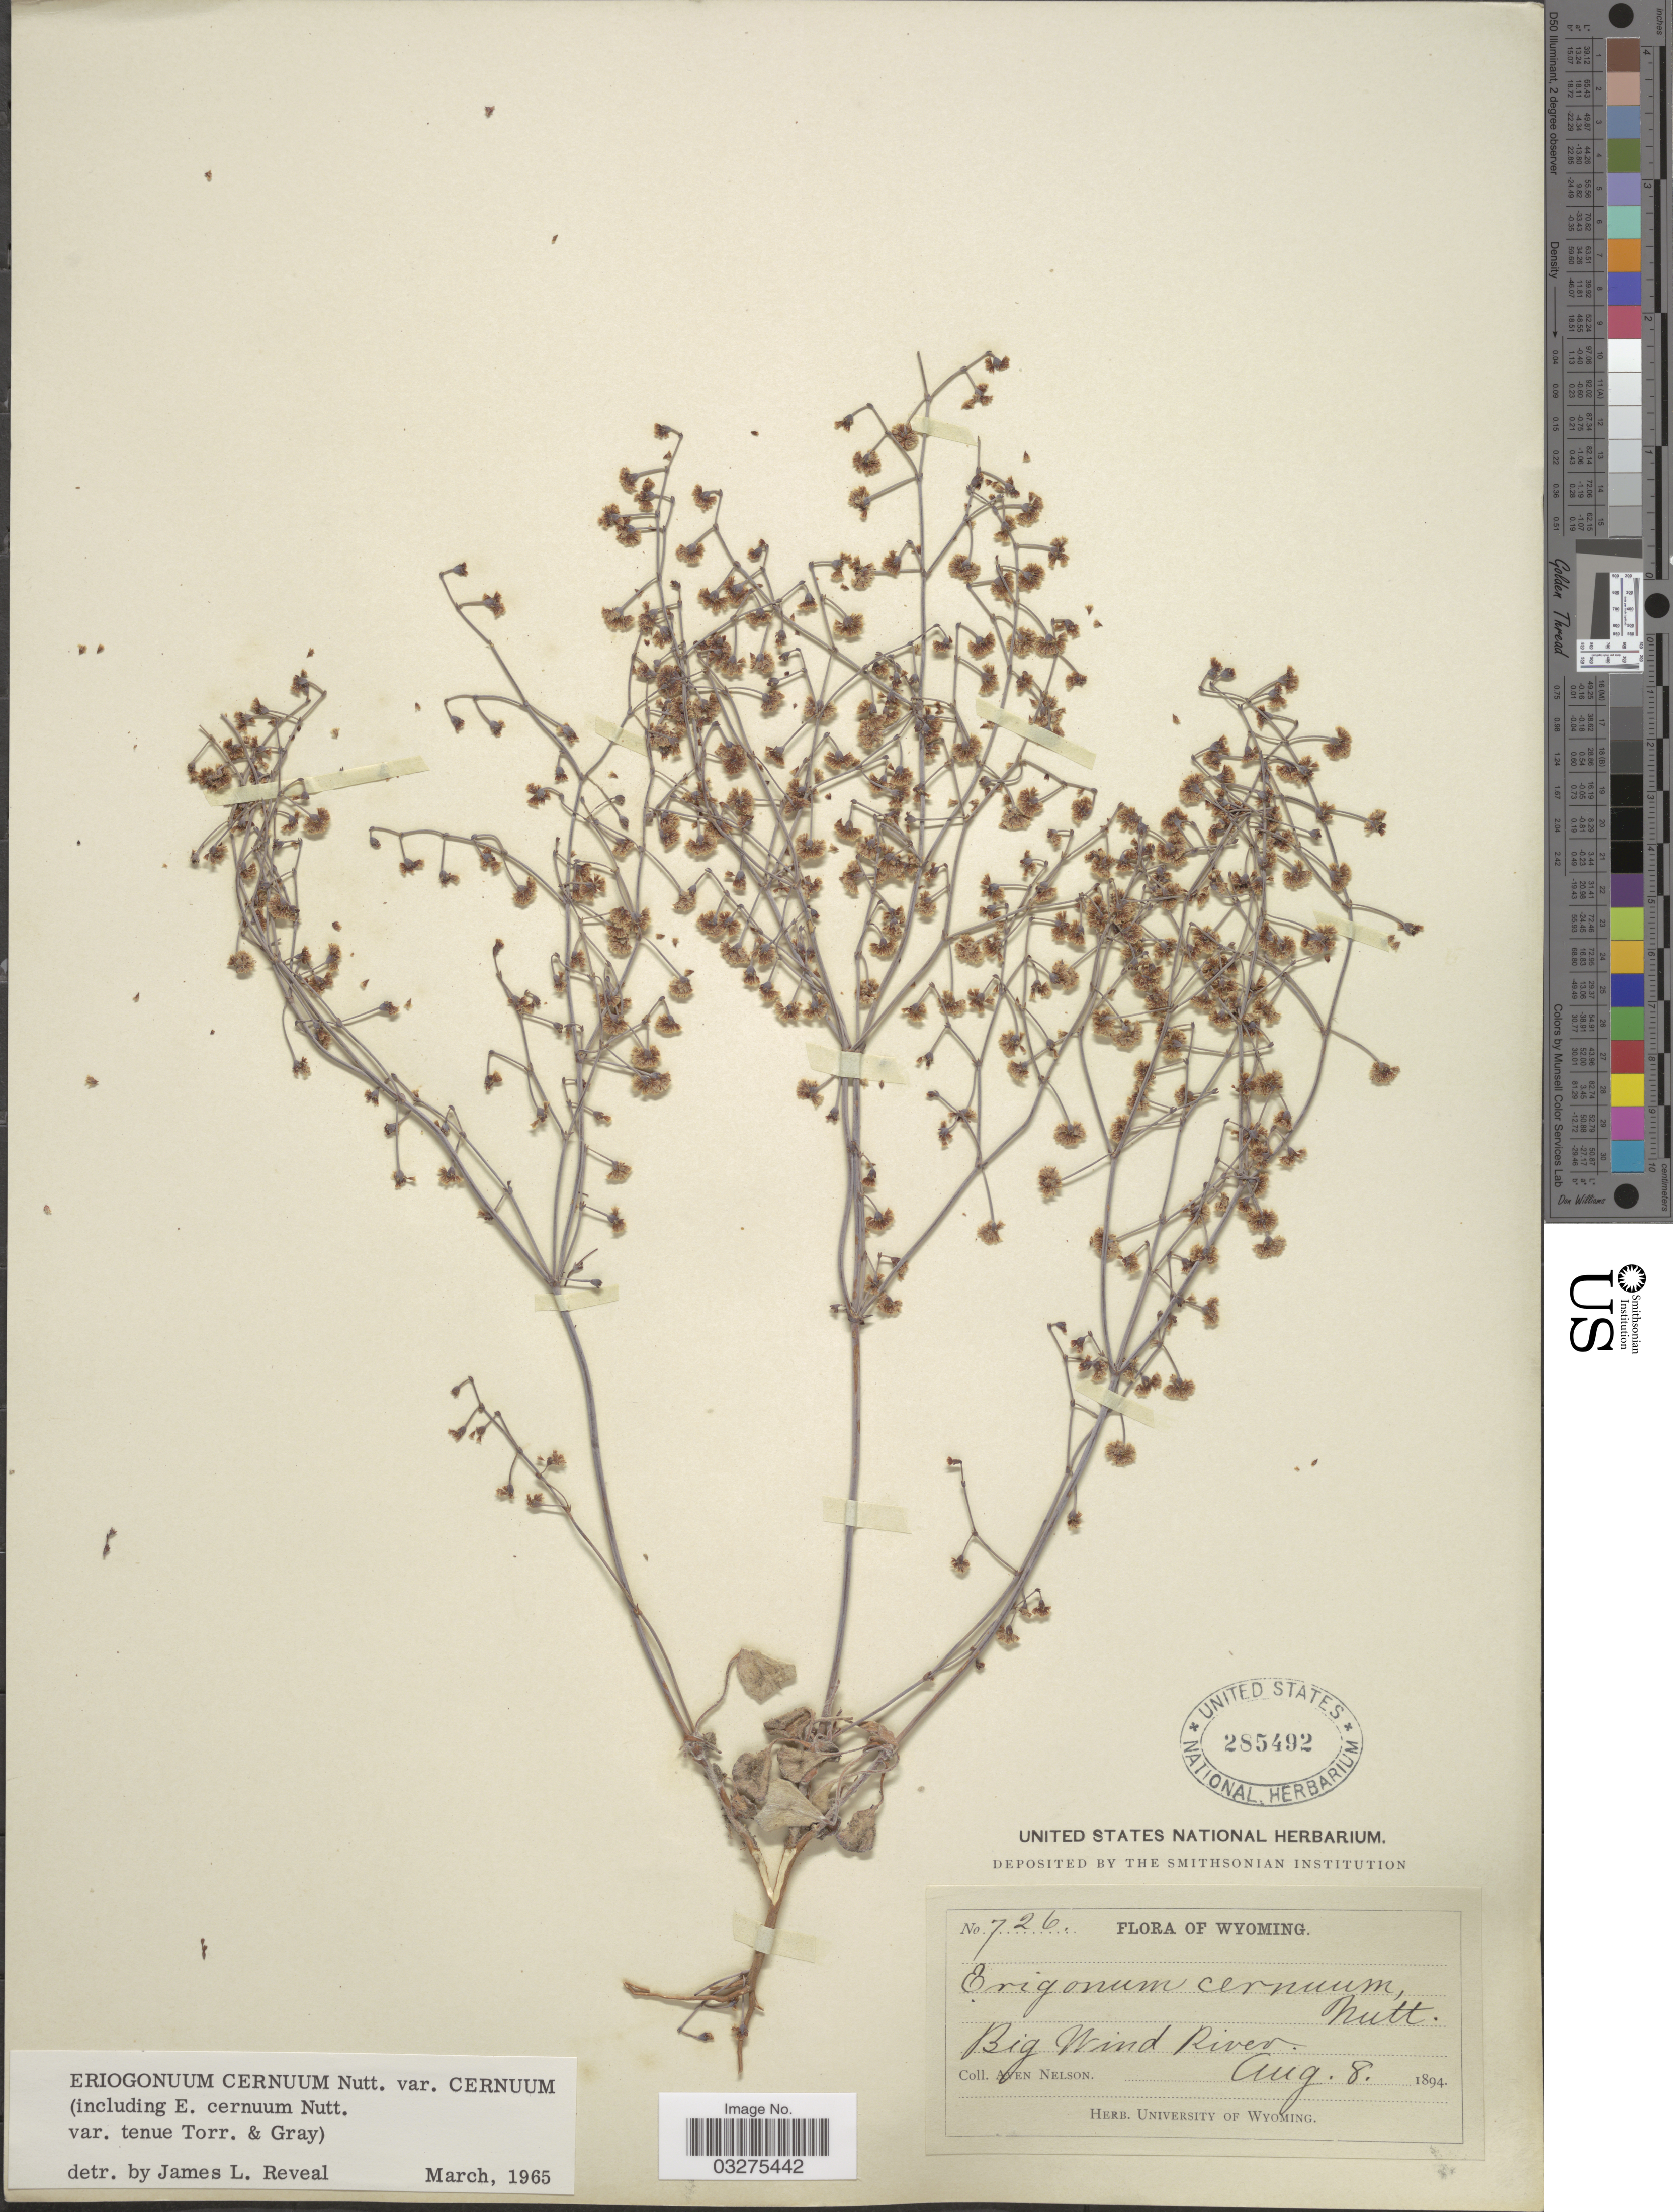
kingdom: Plantae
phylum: Tracheophyta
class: Magnoliopsida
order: Caryophyllales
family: Polygonaceae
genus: Eriogonum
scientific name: Eriogonum cernuum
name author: Nutt.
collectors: A. Nelson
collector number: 726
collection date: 1894-08-08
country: United States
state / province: Wyoming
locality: Big Wind River.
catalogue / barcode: US 285492